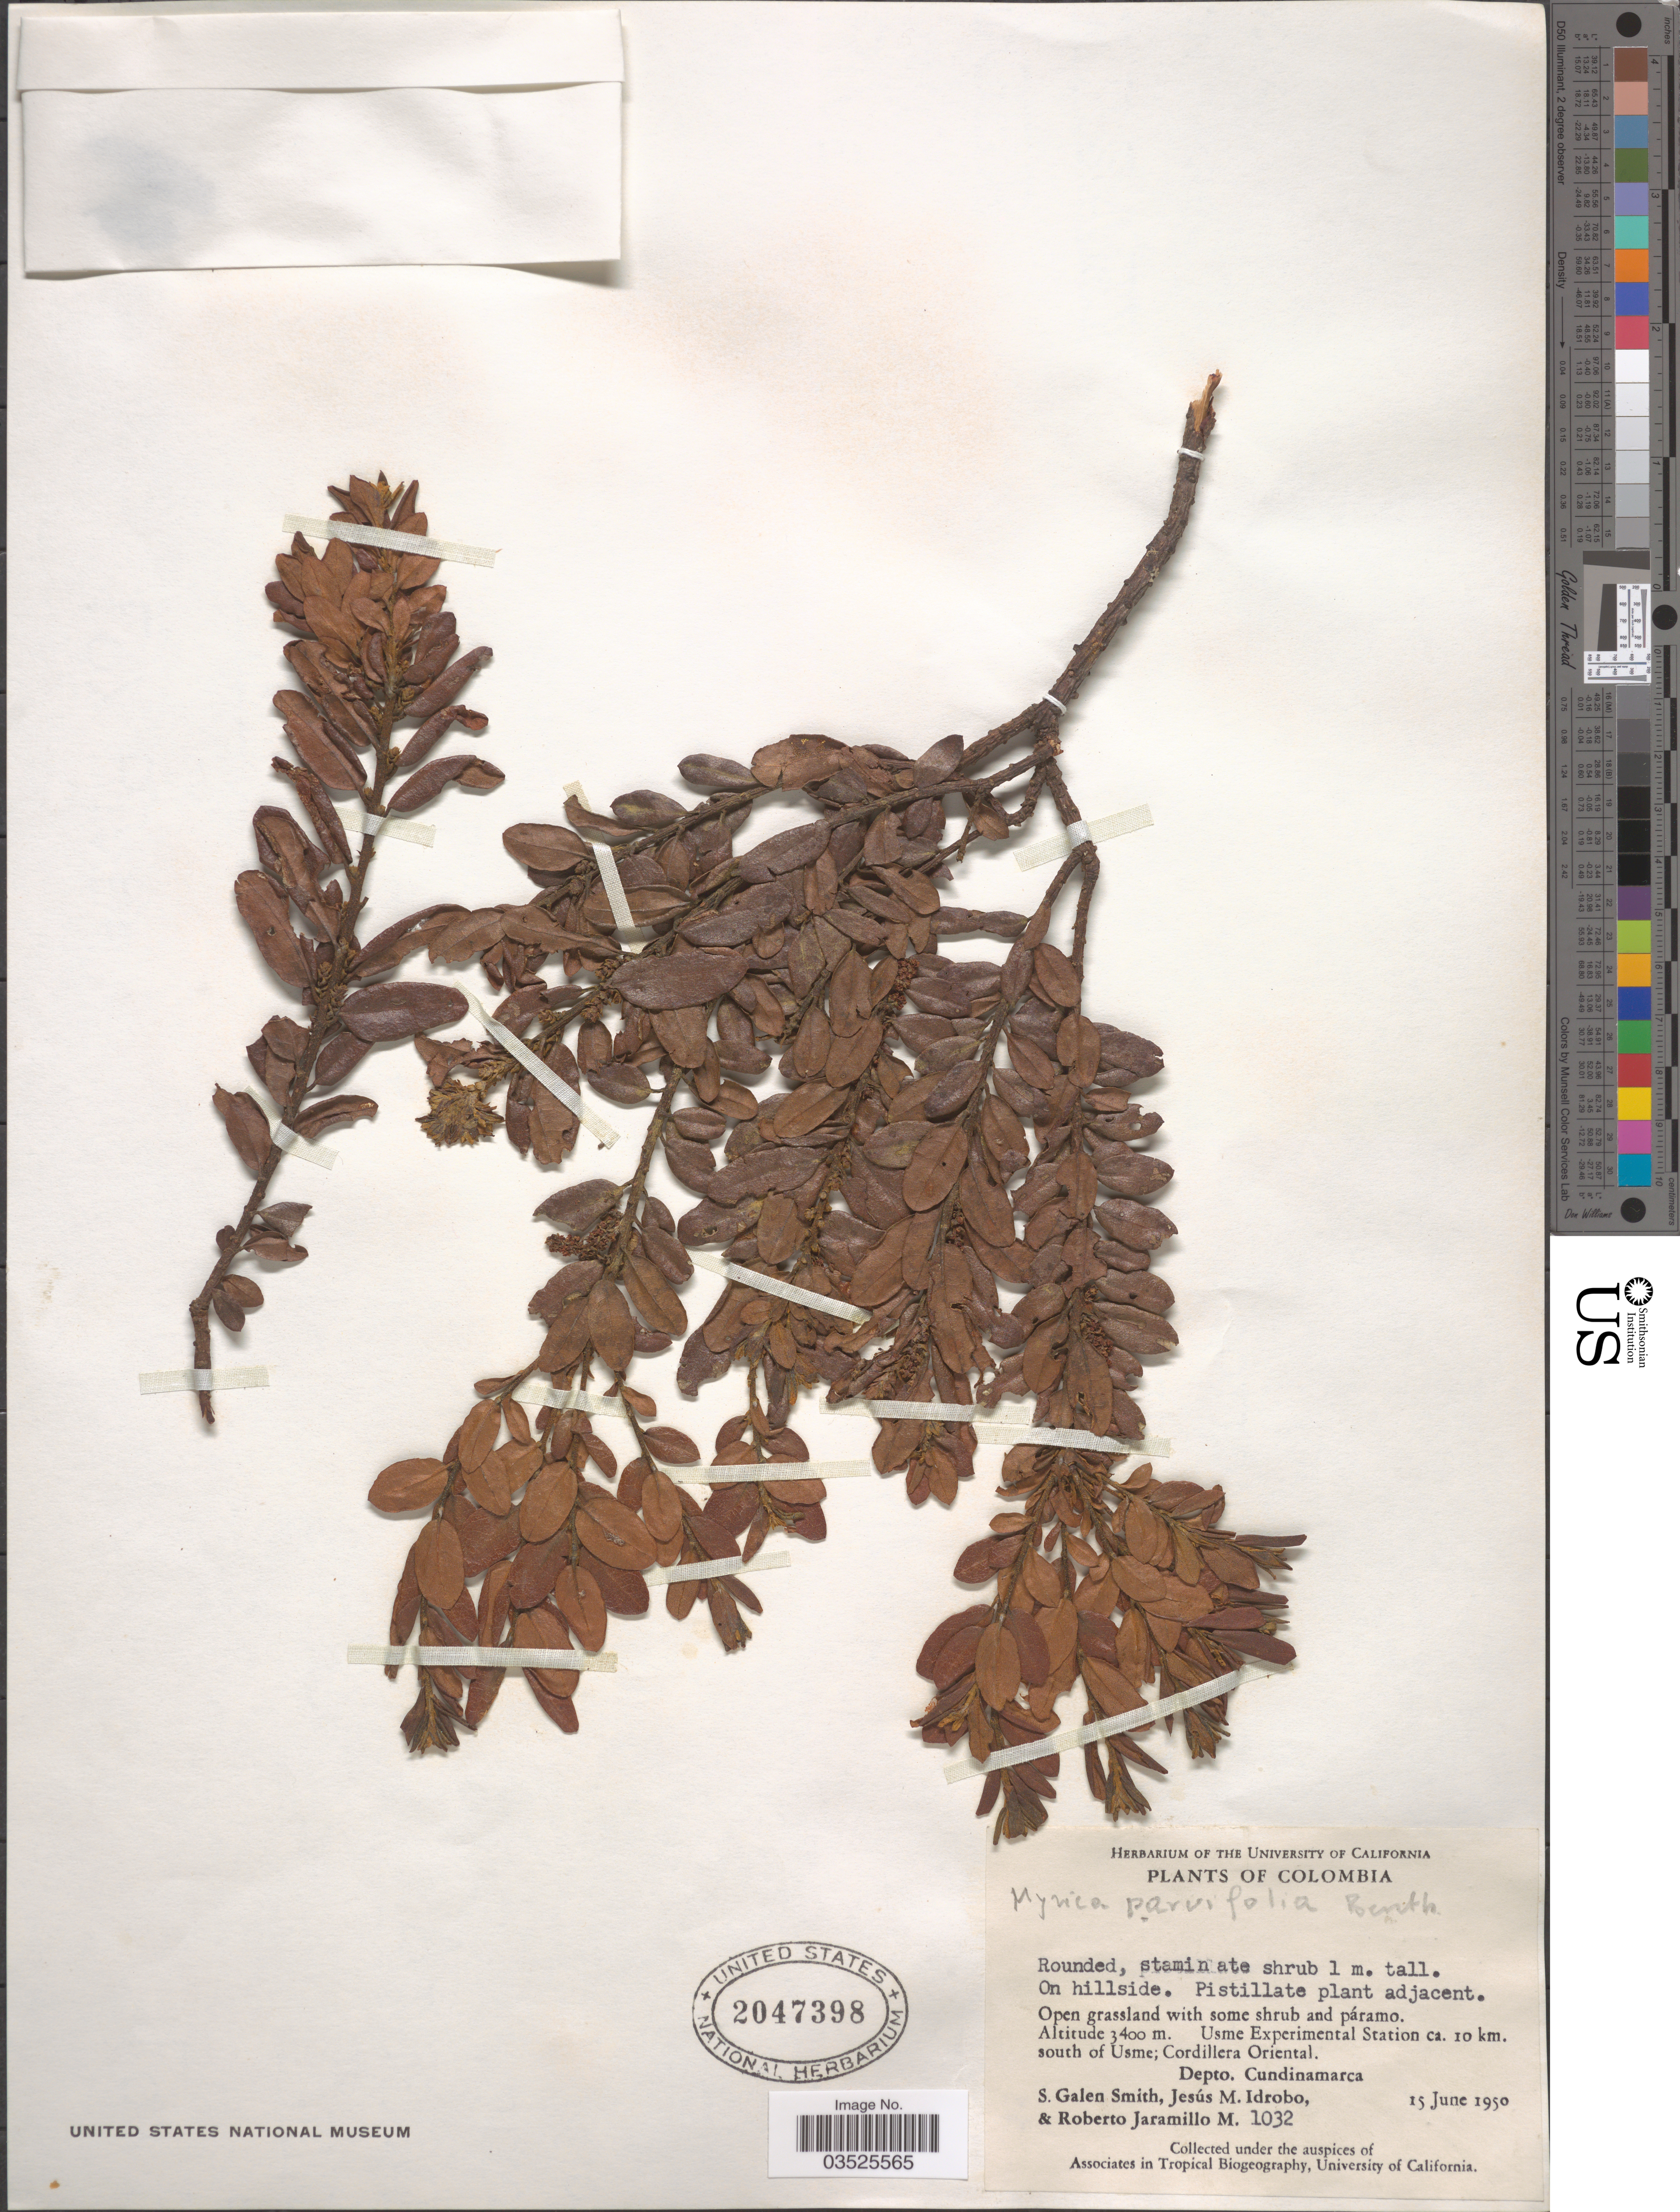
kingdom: Plantae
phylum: Tracheophyta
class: Magnoliopsida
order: Fagales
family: Myricaceae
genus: Morella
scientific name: Morella parvifolia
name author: (Benth.) Parra-Os.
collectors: S. G. Smith, J. M. Idrobo & R. Jaramillo M.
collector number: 1032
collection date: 1950-06-15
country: Colombia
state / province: Cundinamarca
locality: Usme Experimental Station ca. 10 km. south of Usme; Cordillera Oriental. Depto. Cundinamarca.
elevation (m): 3400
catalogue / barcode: US 2047398